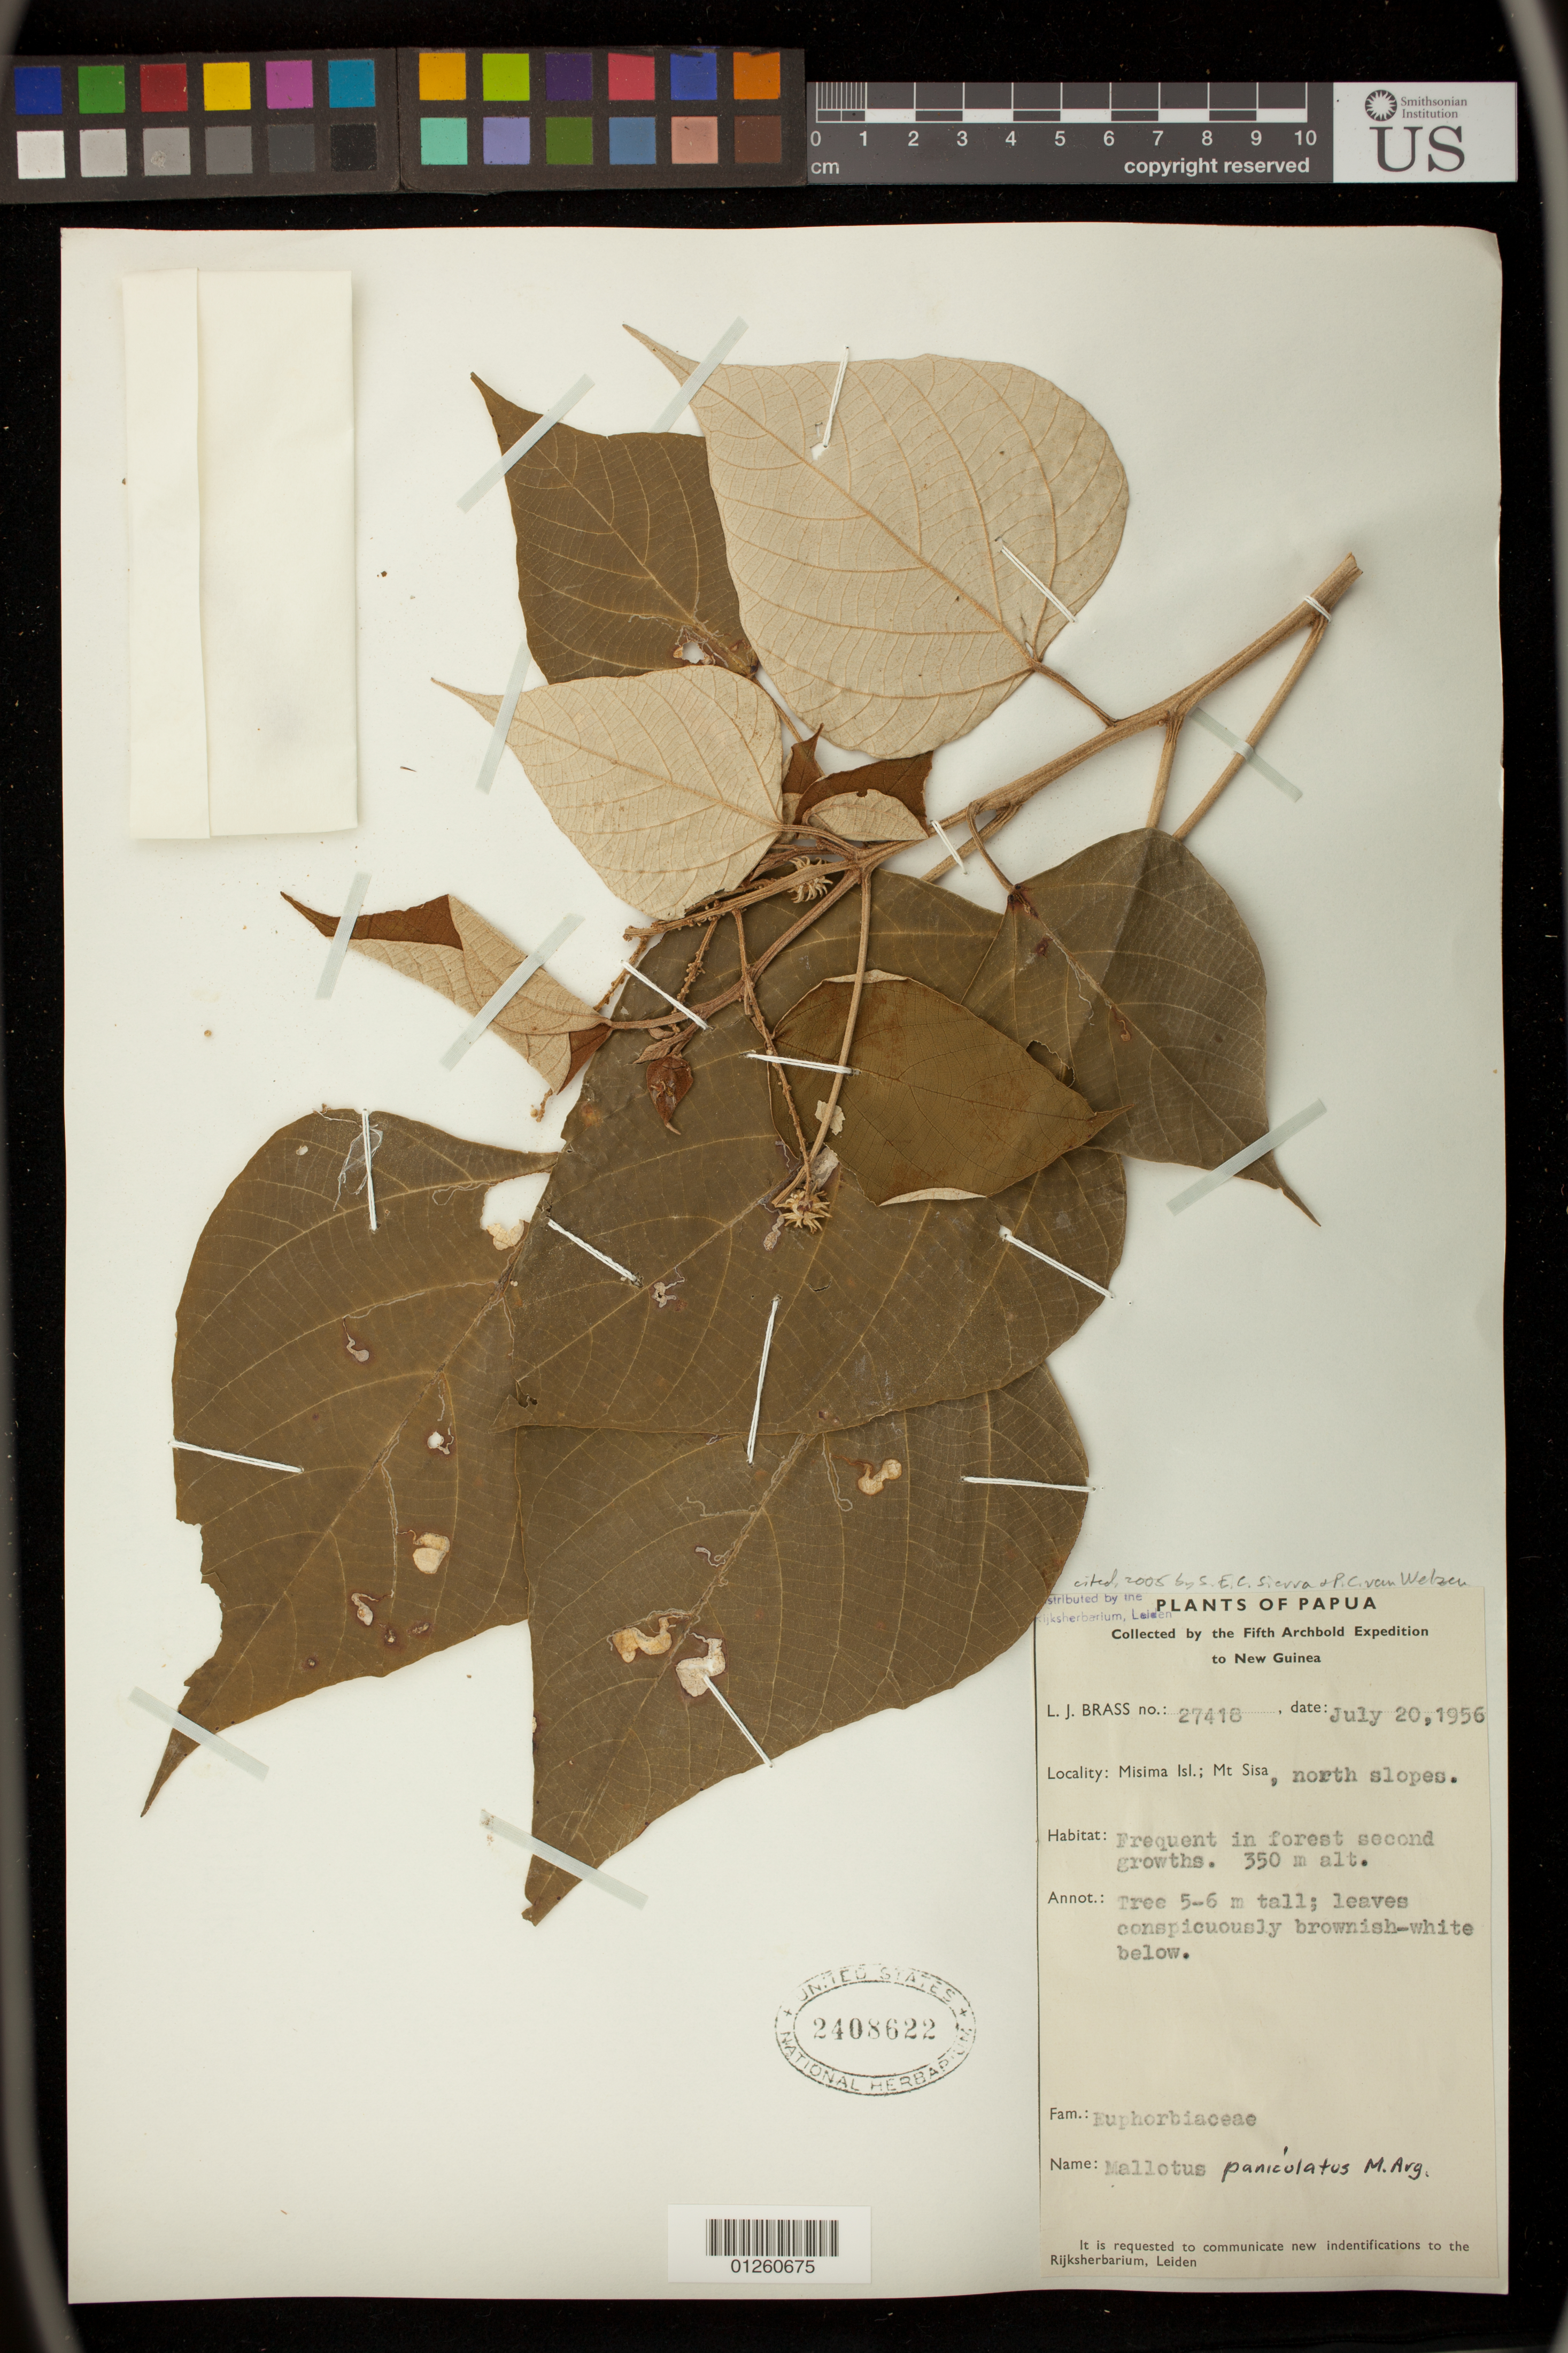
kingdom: Plantae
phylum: Tracheophyta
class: Magnoliopsida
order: Malpighiales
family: Euphorbiaceae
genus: Mallotus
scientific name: Mallotus paniculatus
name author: (Lam.) Müll. Arg.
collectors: L. J. Brass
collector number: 27418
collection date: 1956-07-20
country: Papua New Guinea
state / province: Milne Bay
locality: Misima Isl., Mt Sisa, north slopes.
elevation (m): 350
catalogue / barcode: US 2408622